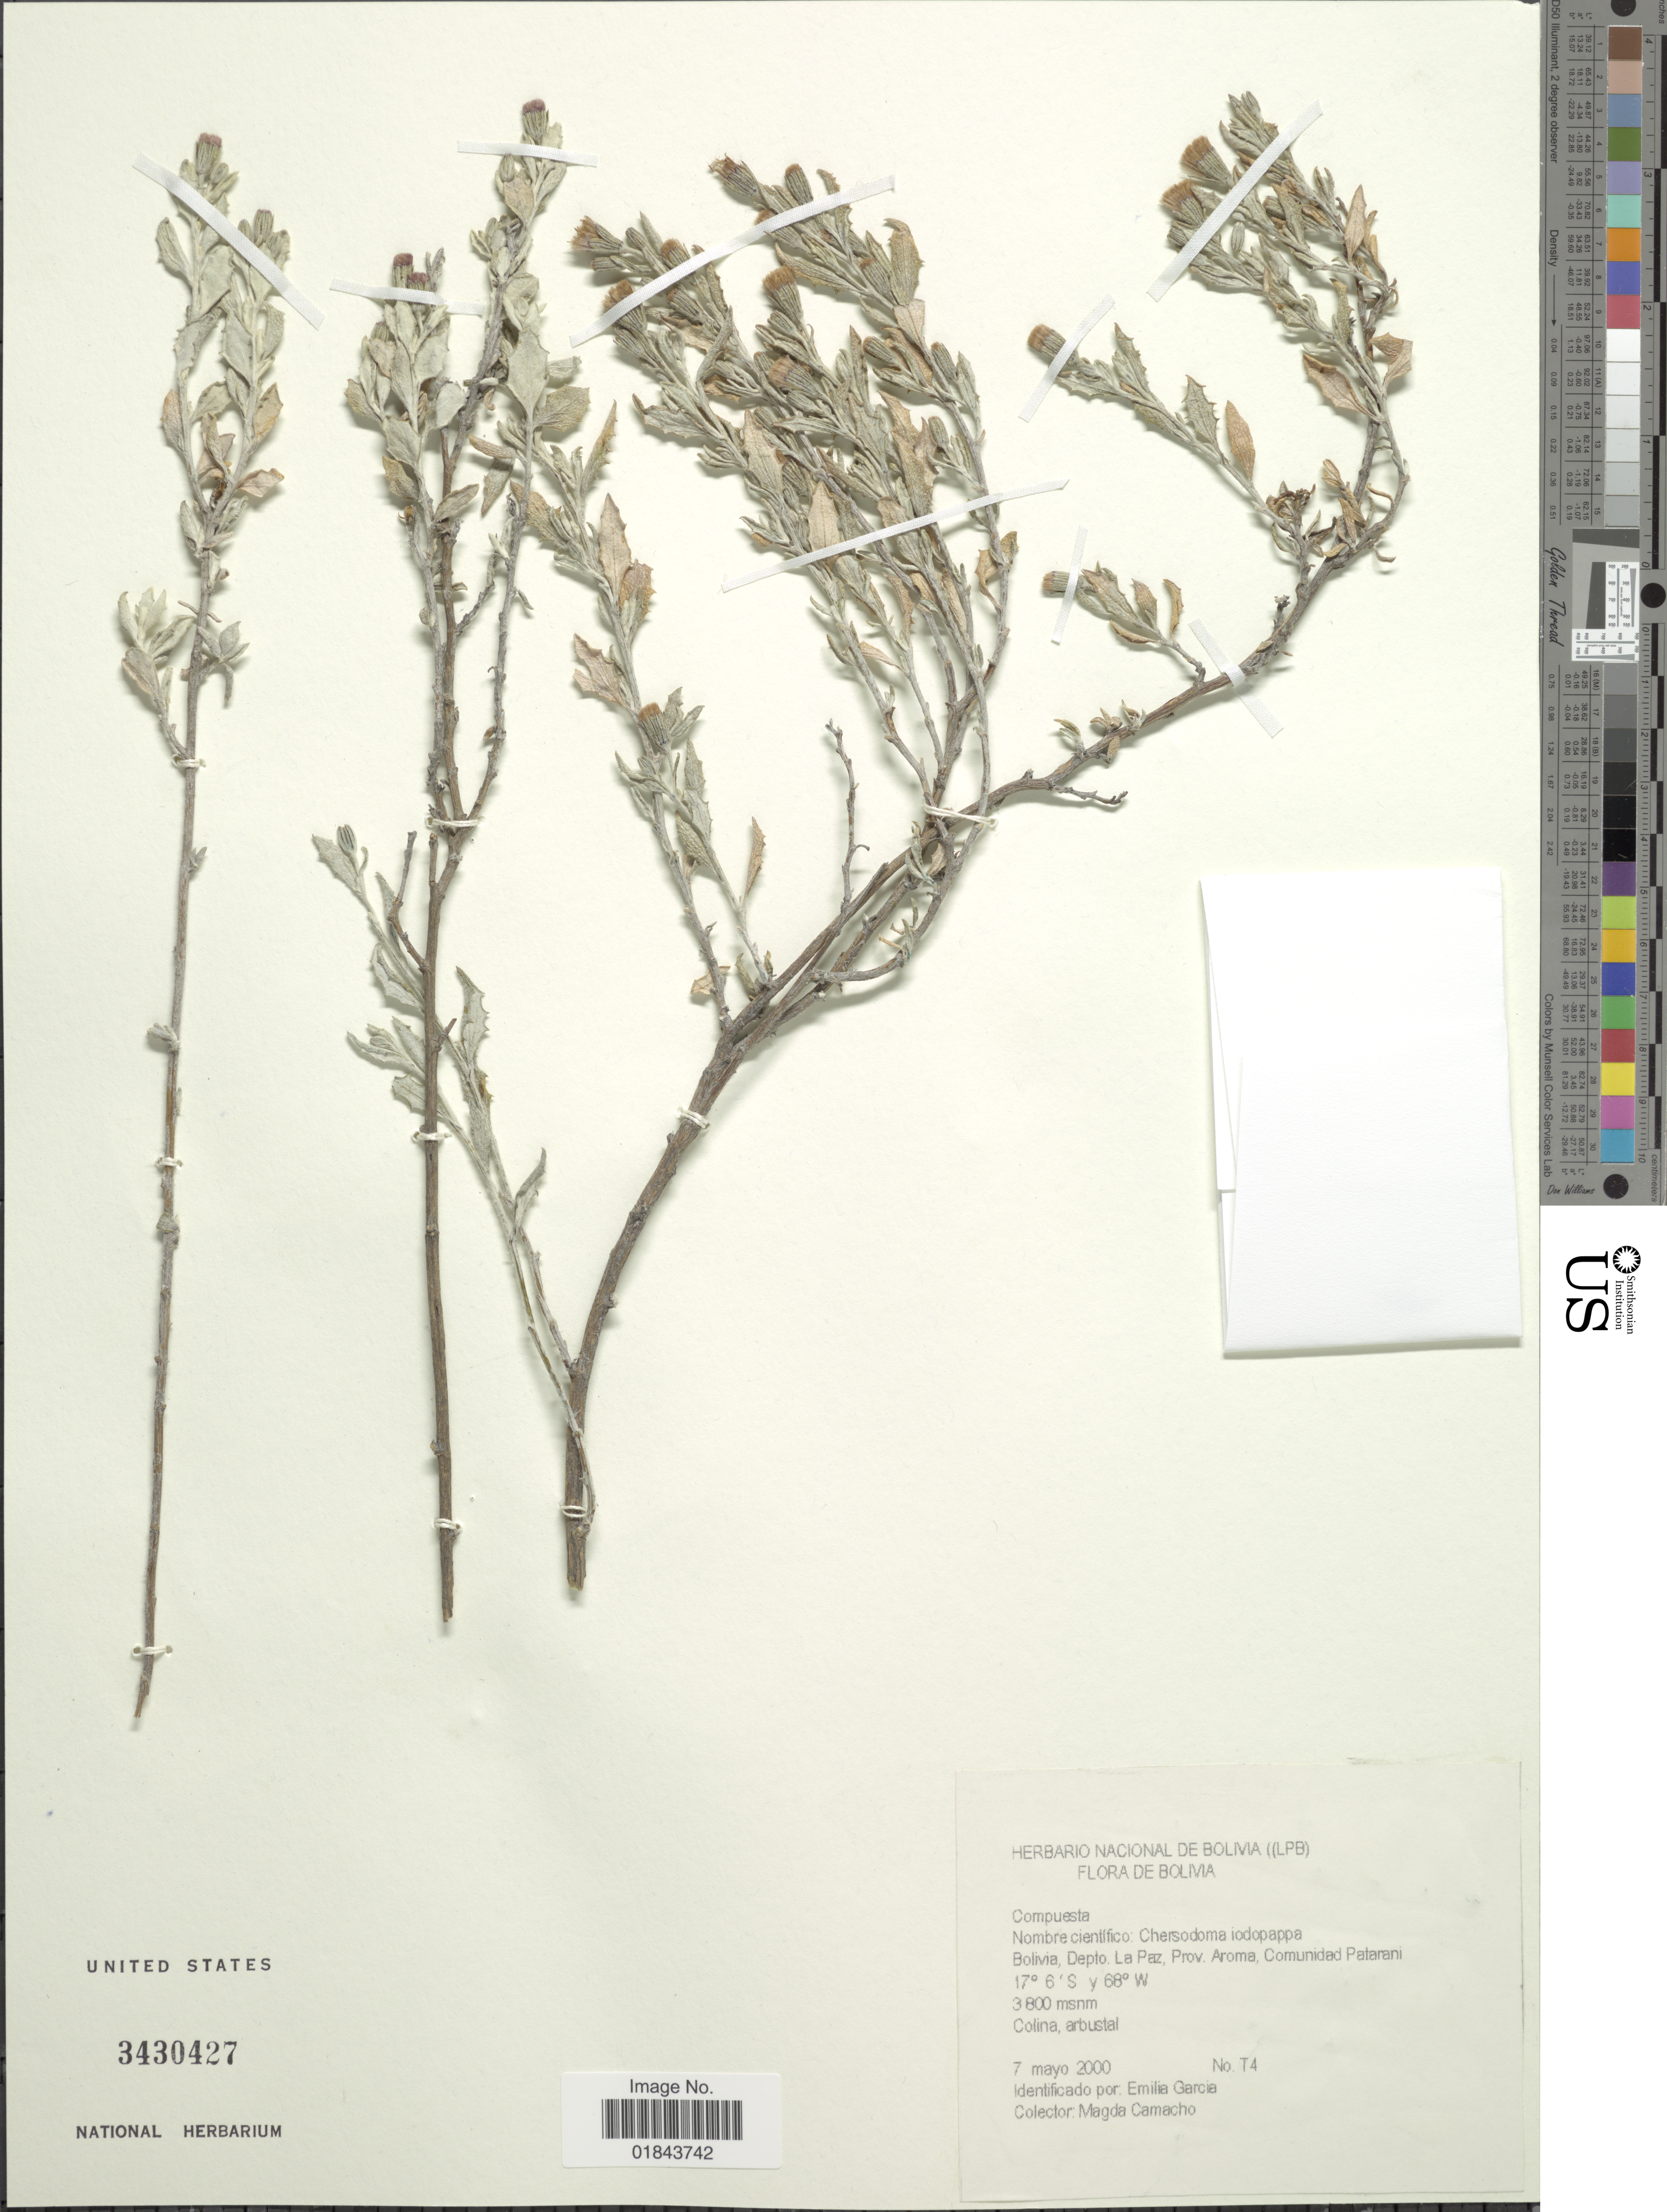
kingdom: Plantae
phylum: Tracheophyta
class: Magnoliopsida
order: Asterales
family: Asteraceae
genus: Chersodoma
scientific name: Chersodoma jodopappa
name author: (Sch. Bip.) Cabrera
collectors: M. Camacho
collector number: T4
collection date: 2000-05-07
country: Bolivia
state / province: La Paz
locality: Bolivia, Depto. La Paz, Prov. Aroma, Comunidad Patarani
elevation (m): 3800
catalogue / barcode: US 3430427